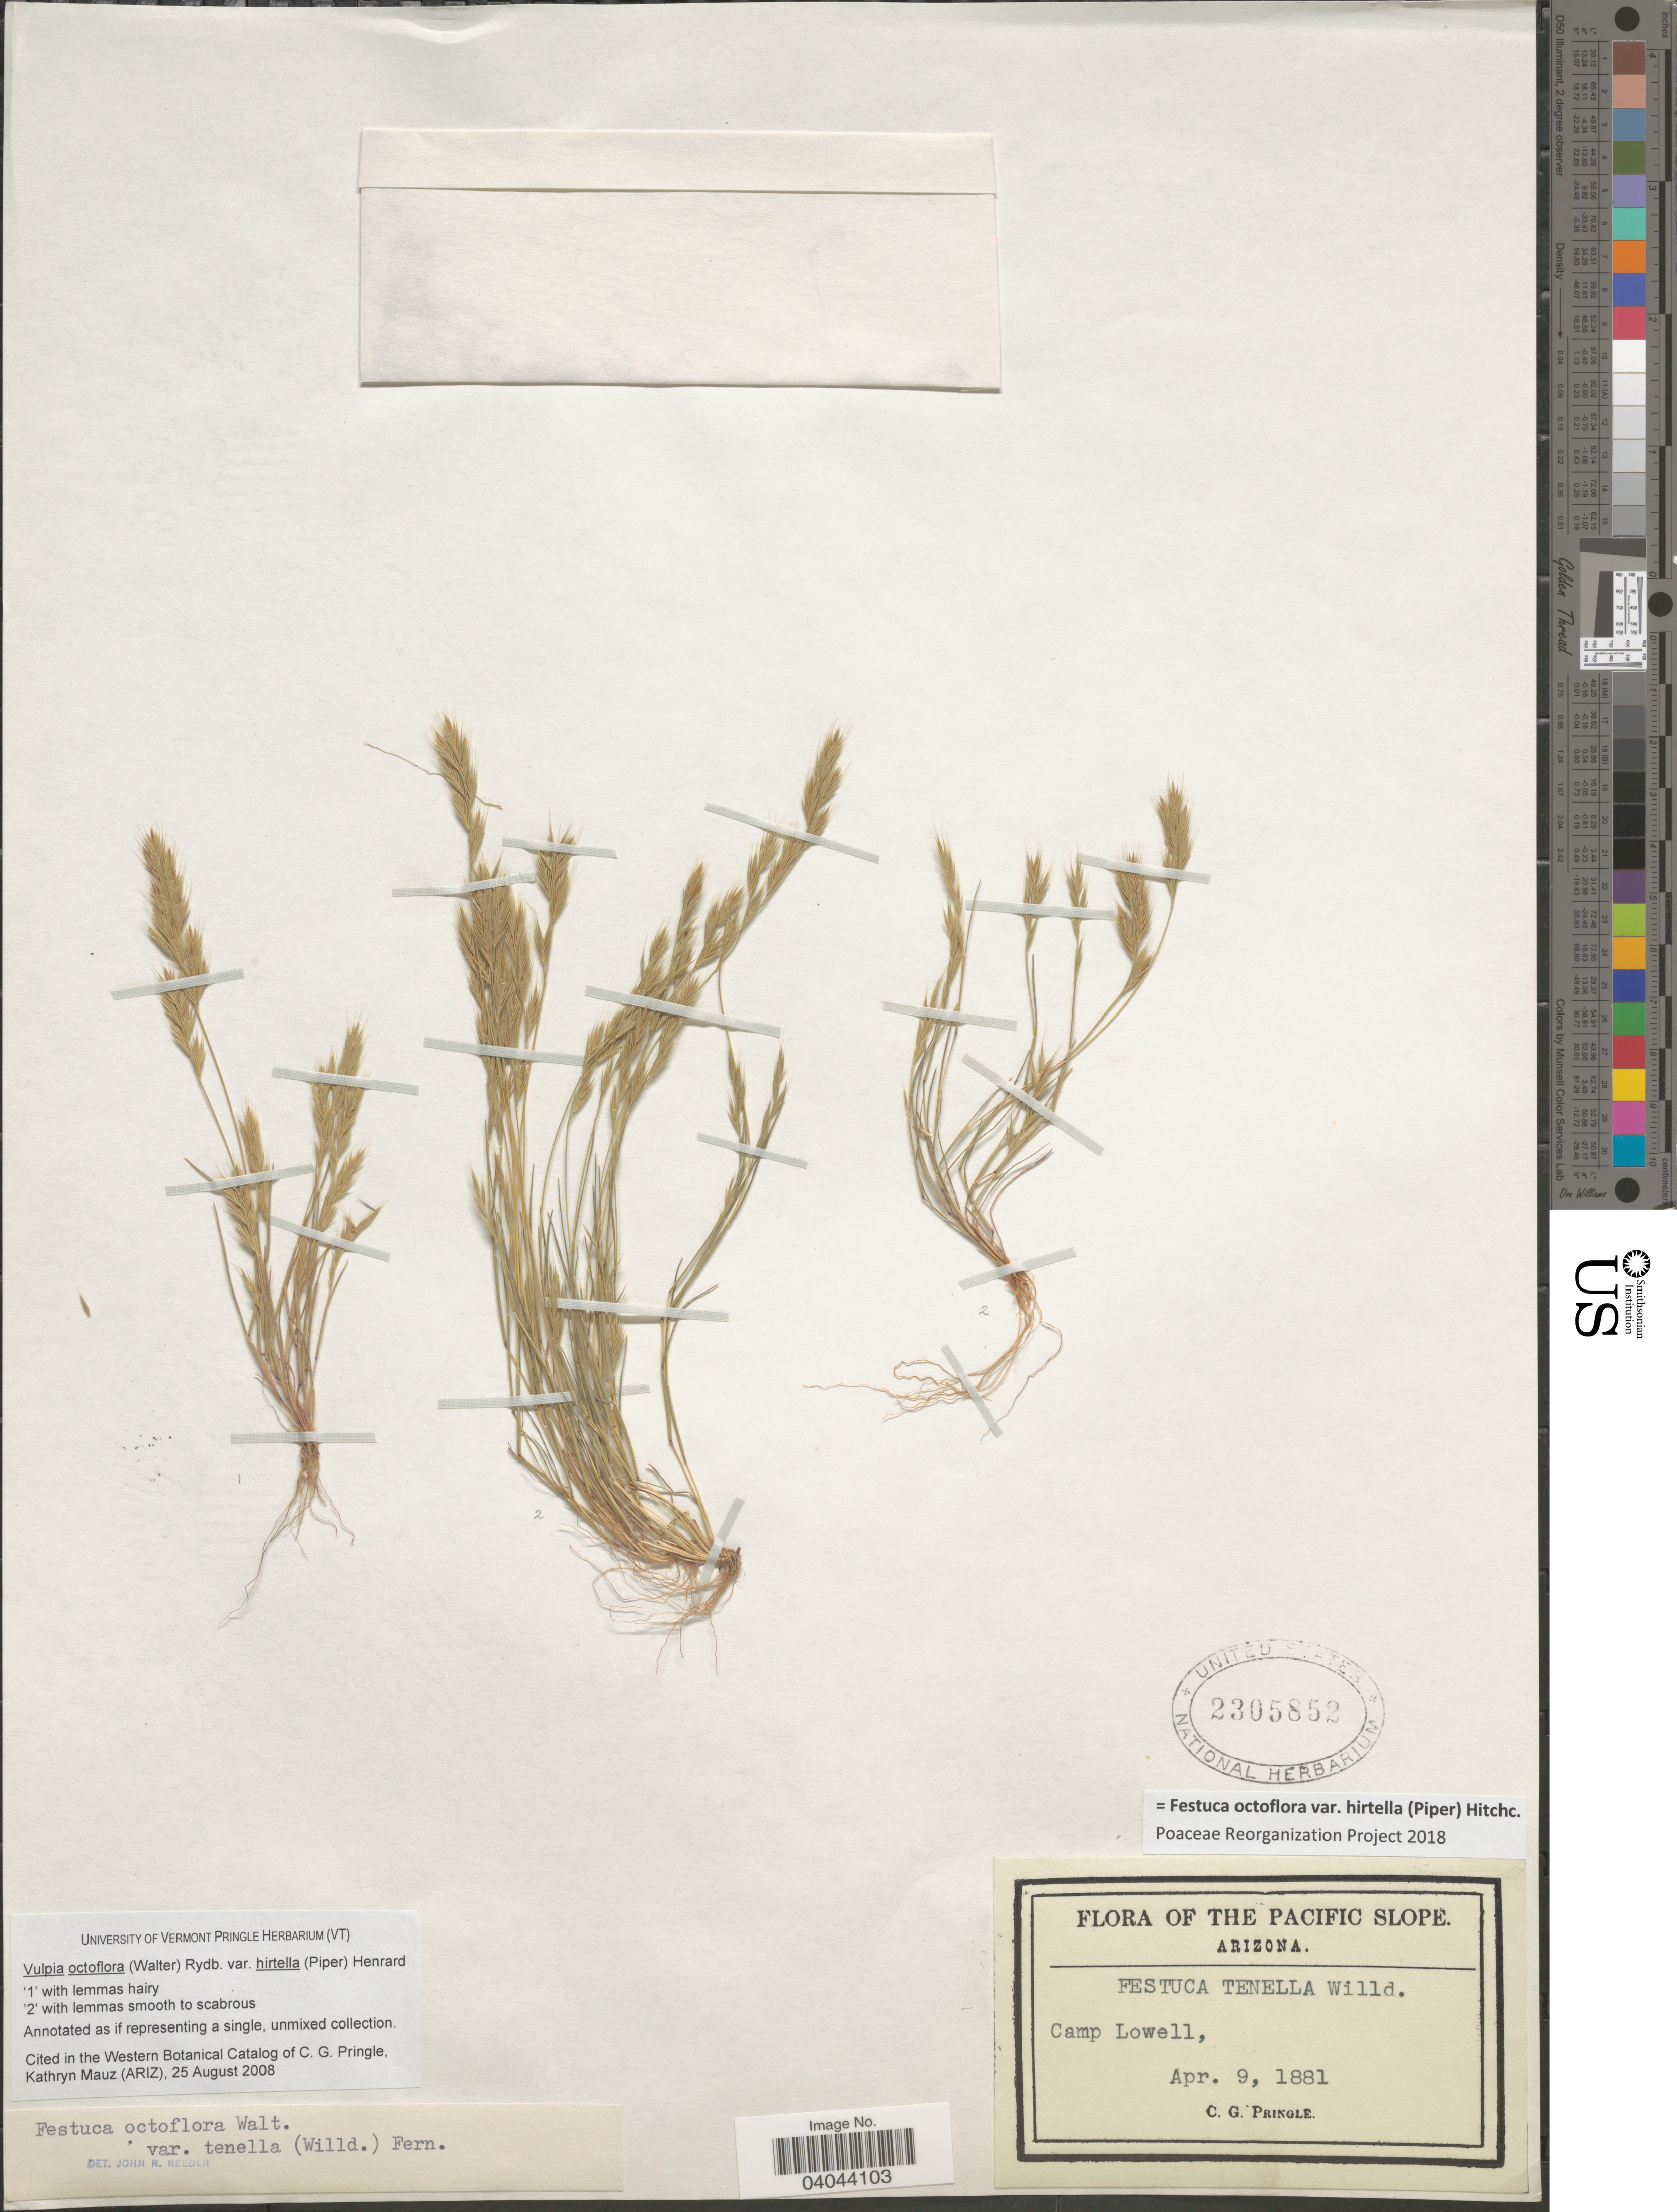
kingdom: Plantae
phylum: Tracheophyta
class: Liliopsida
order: Poales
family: Poaceae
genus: Festuca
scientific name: Festuca octoflora var. hirtella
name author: Piper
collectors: C. G. Pringle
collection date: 1881-04-09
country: United States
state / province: Arizona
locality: The Pacific Slope. Camp Lowell.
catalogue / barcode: US 2305852